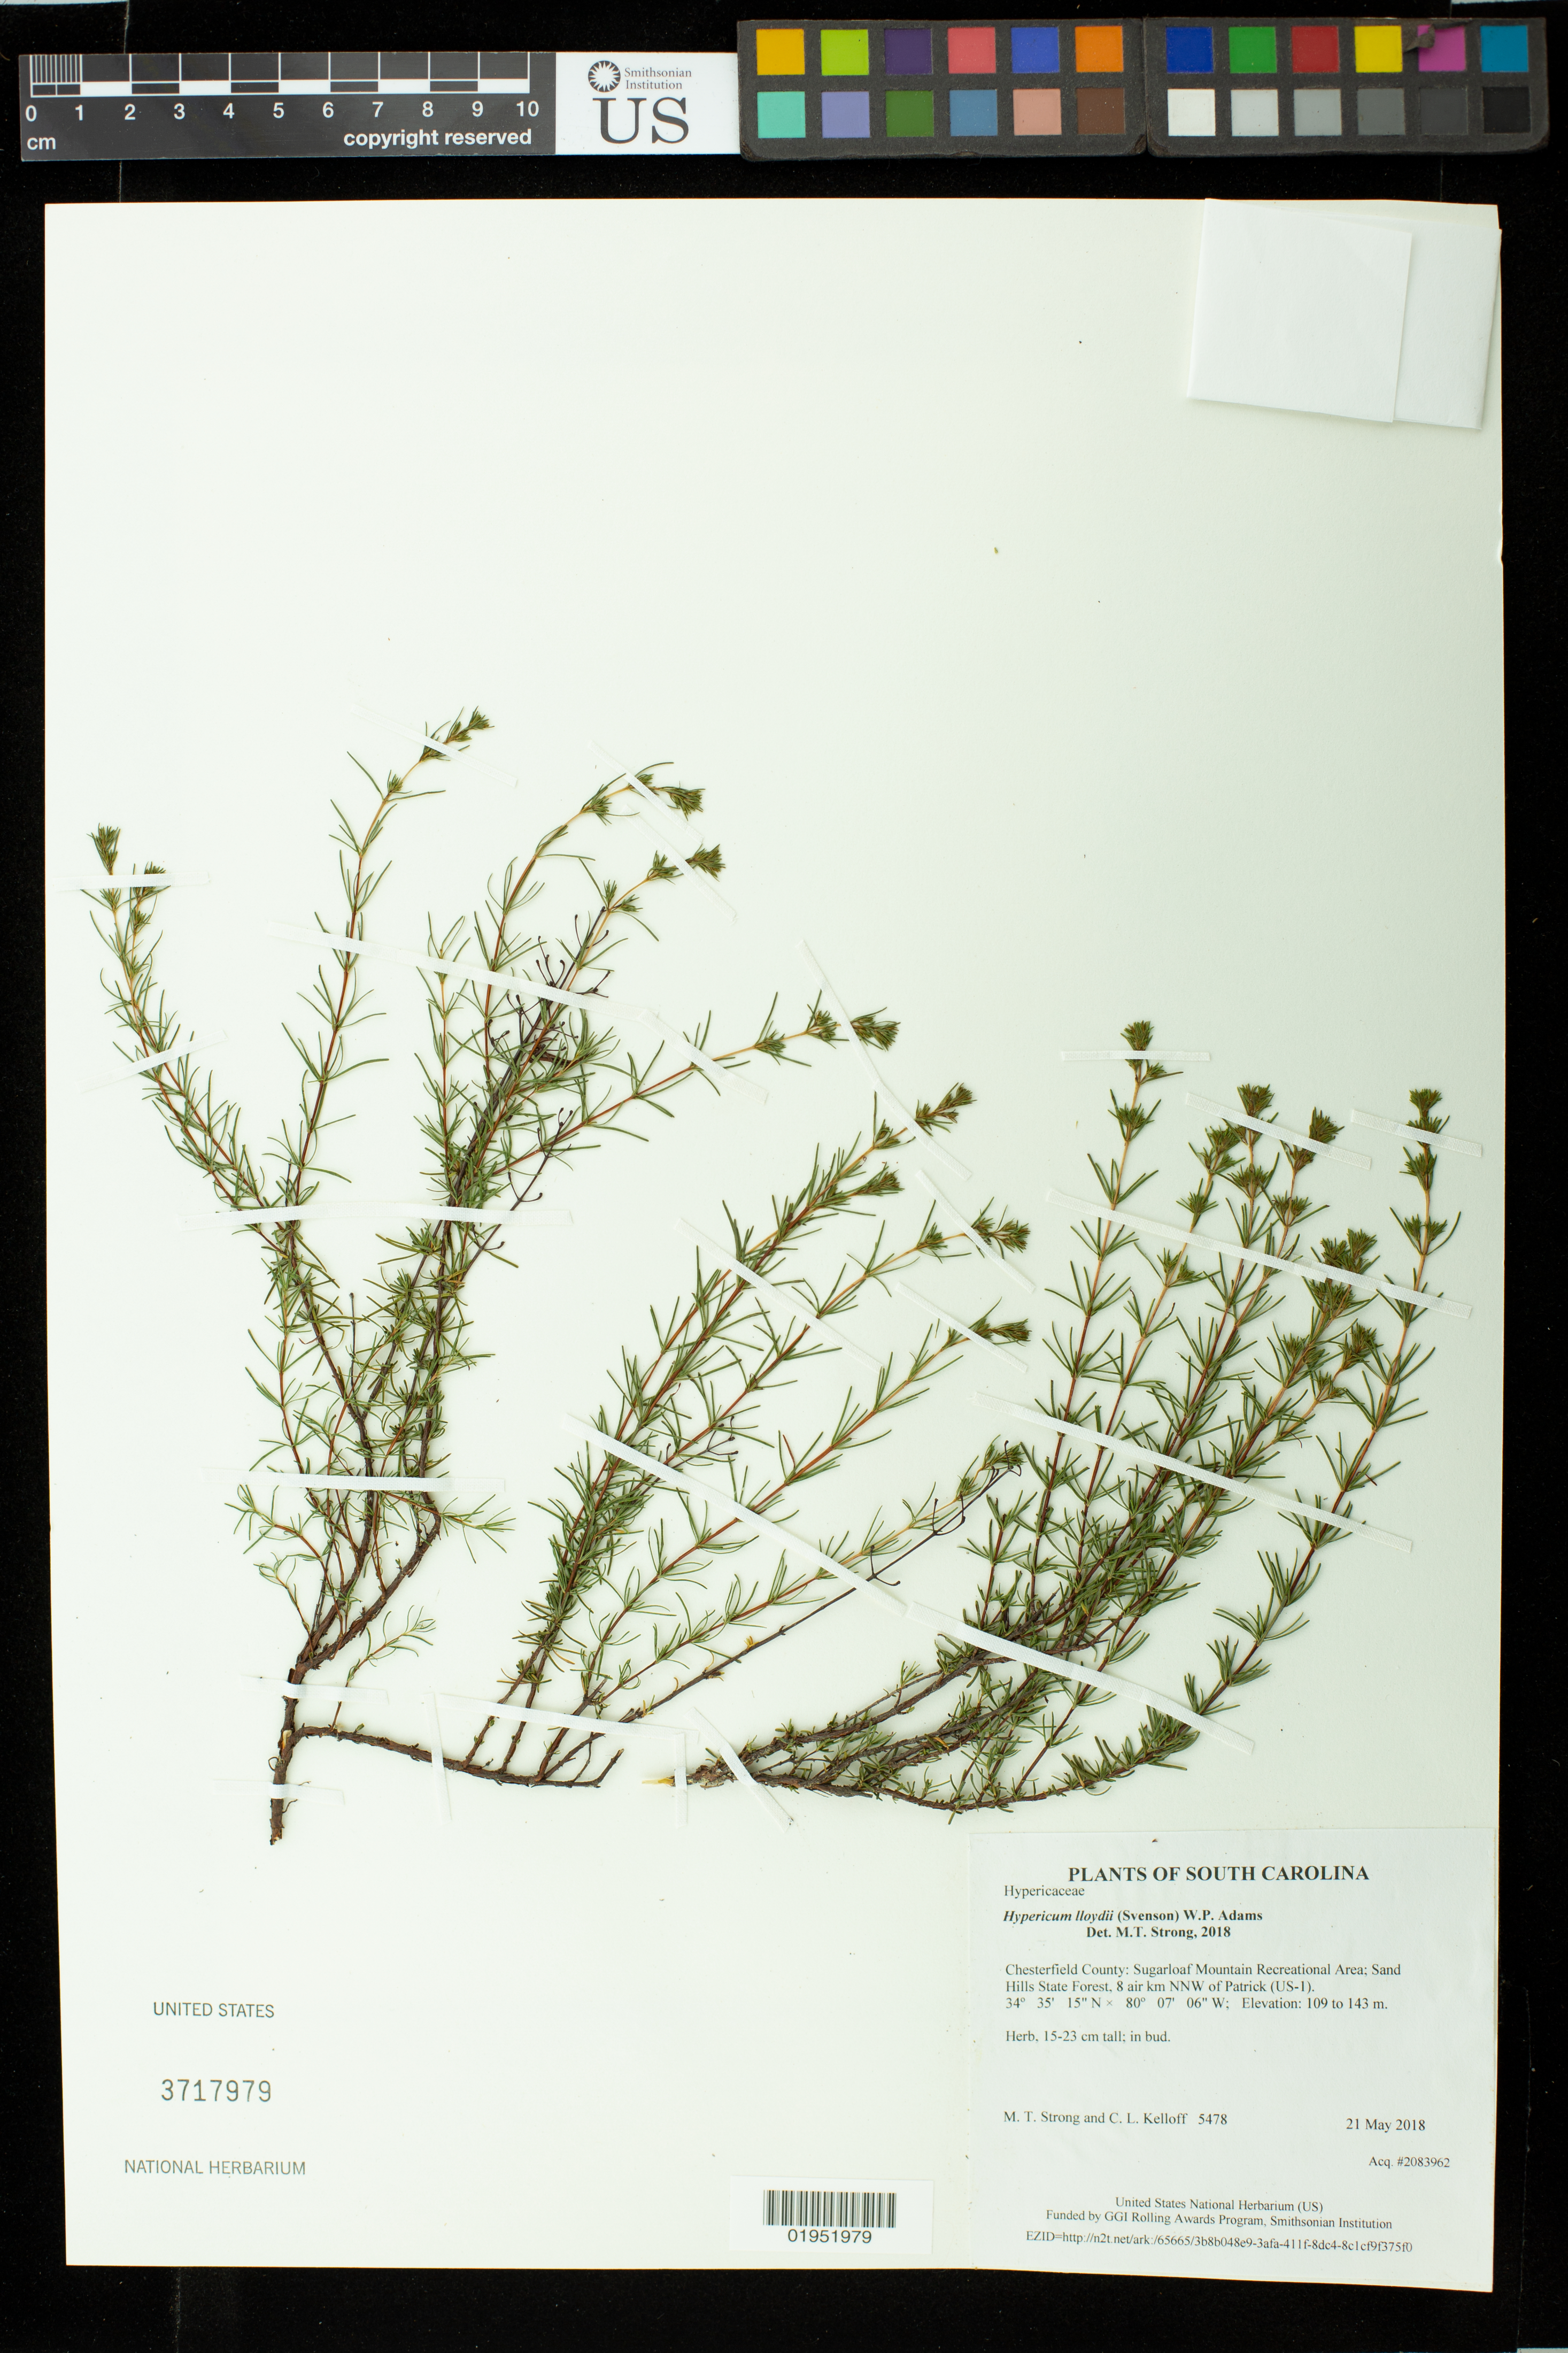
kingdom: Plantae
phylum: Tracheophyta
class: Magnoliopsida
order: Malpighiales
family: Hypericaceae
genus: Hypericum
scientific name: Hypericum lloydii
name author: (Svenson) W.P. Adams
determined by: Strong, Mark T., (BOT), Smithsonian Institution - National Museum of Natural History (UNITED STATES)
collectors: M. T. Strong & C. L. Kelloff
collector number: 5478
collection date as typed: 21 May 2018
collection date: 2018-05-21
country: United States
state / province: South Carolina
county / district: Chesterfield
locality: Sugarloaf Mountain Recreational Area; Sand Hills State Forest, 8 air km NNW of Patrick (US1)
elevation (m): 109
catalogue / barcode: US 3717979